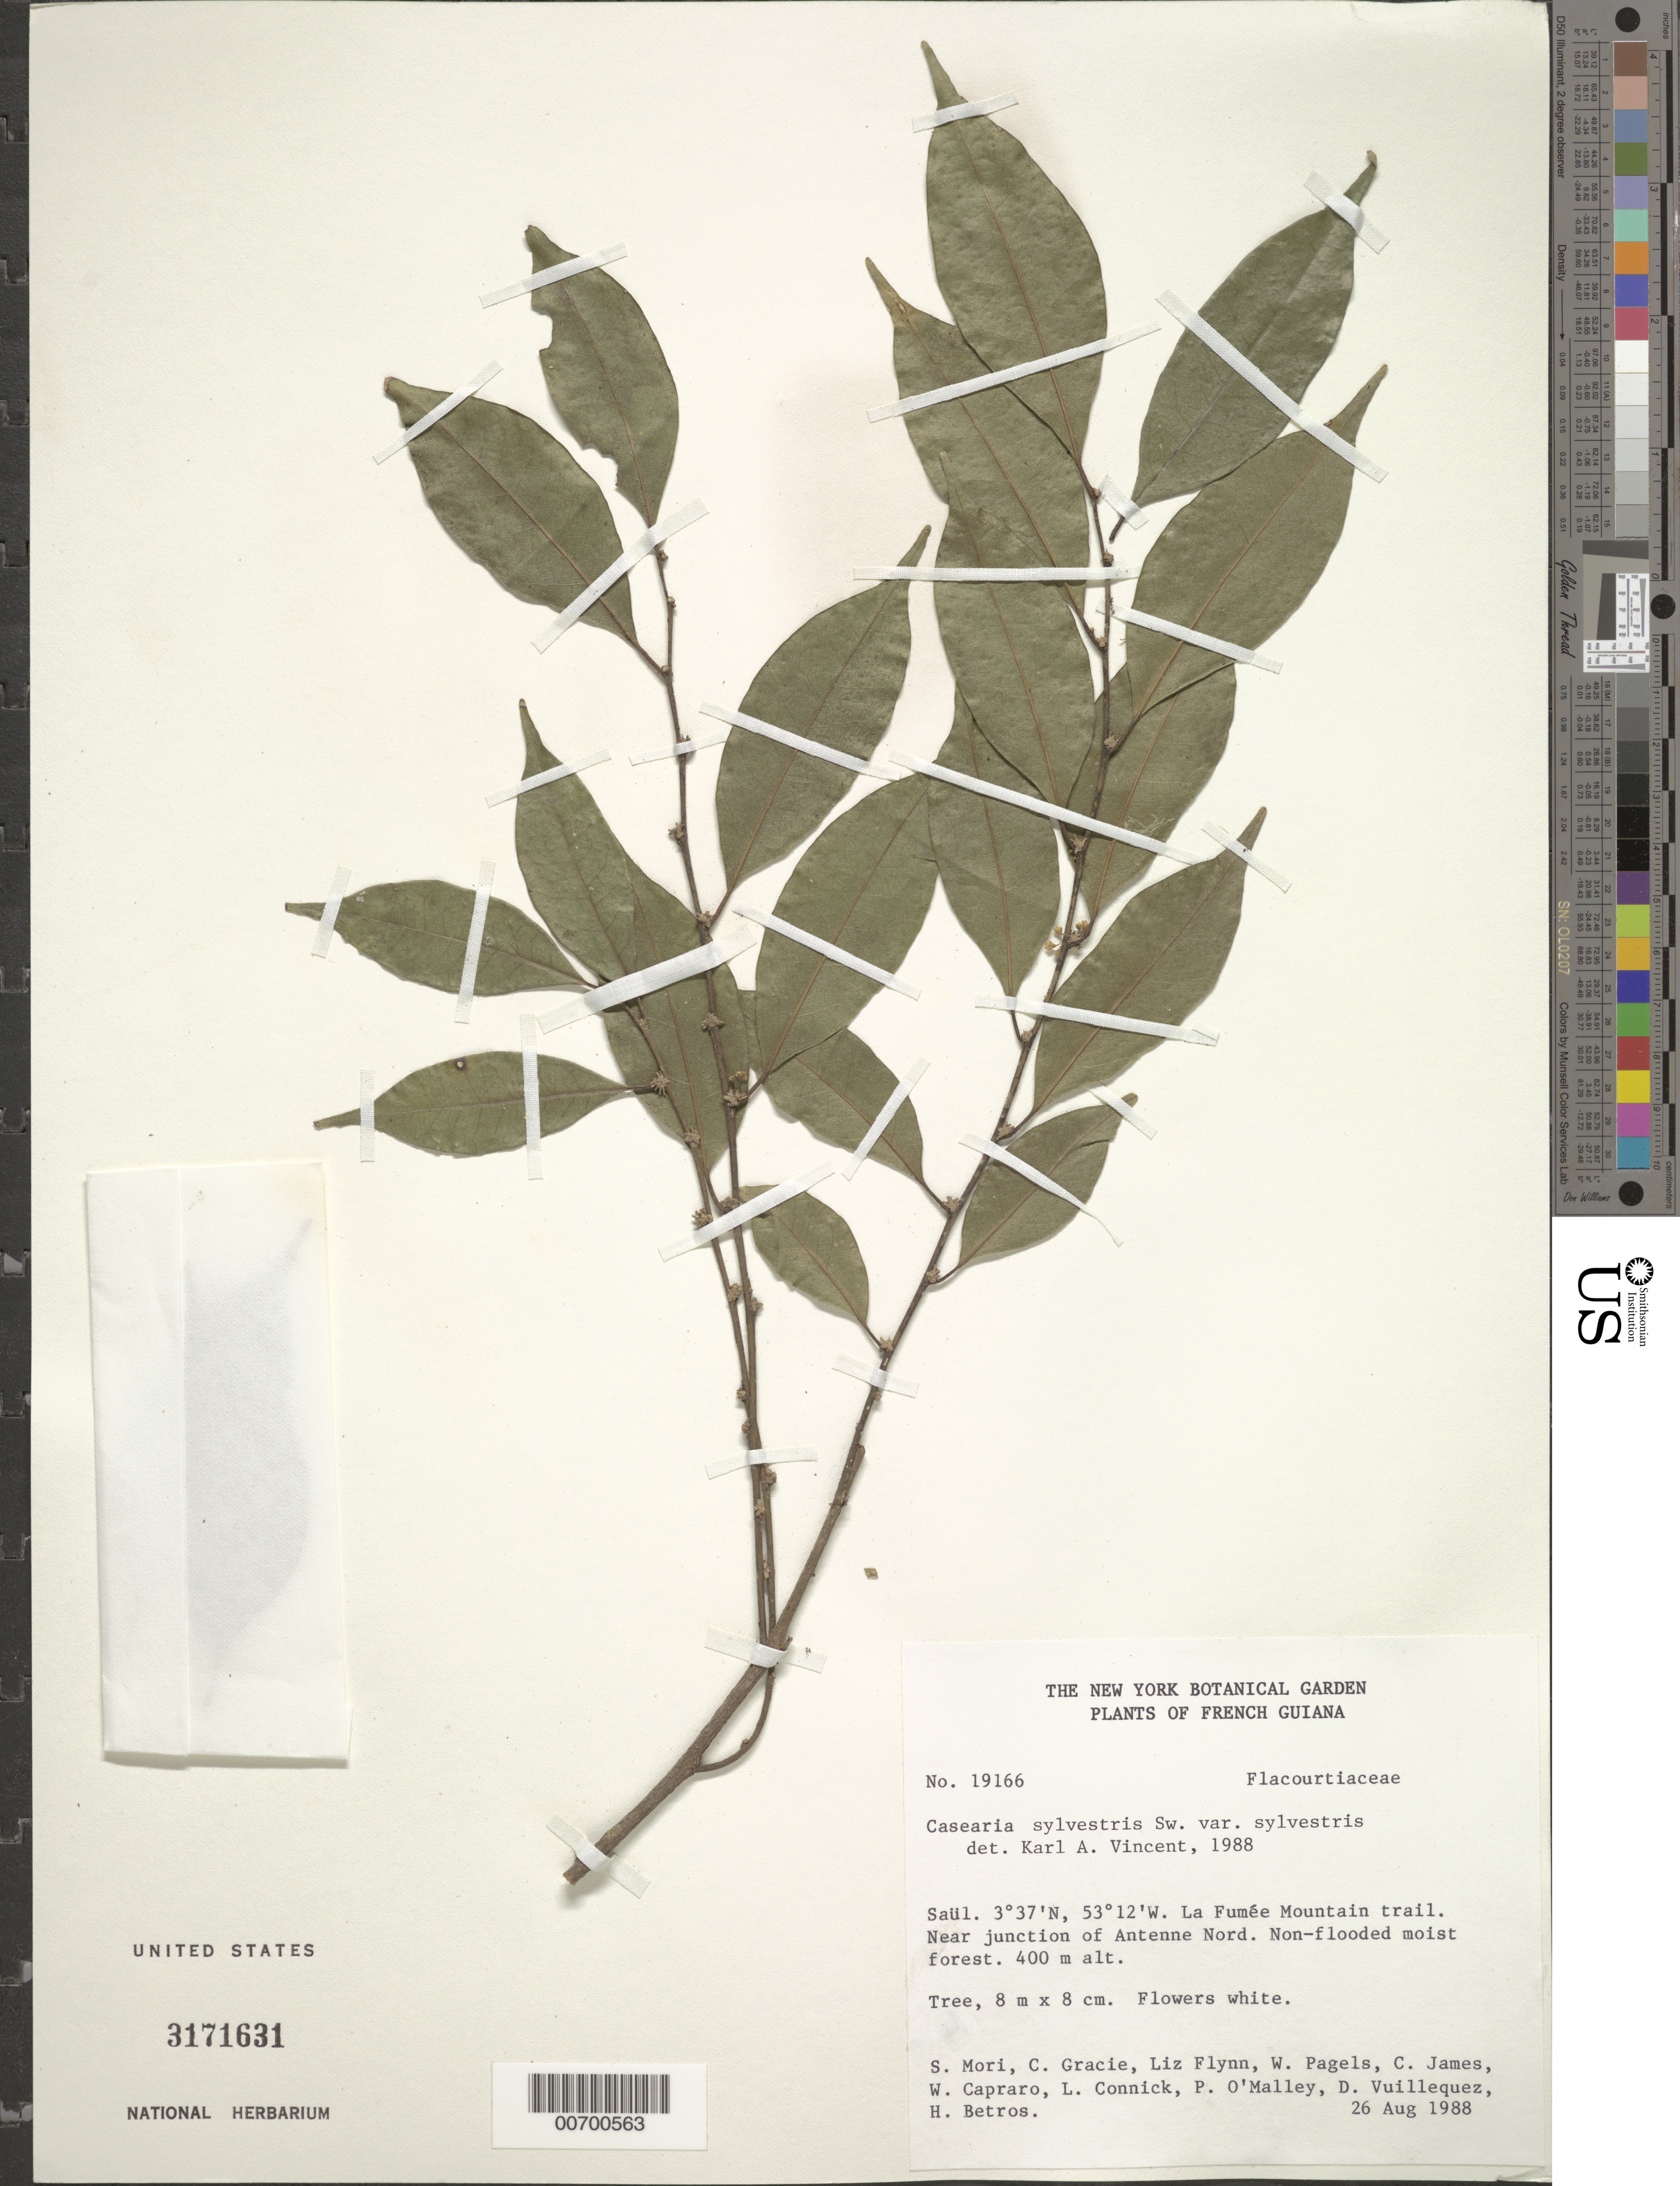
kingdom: Plantae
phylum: Tracheophyta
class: Magnoliopsida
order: Malpighiales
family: Salicaceae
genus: Casearia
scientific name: Casearia sylvestris var. sylvestris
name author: Sw.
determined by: Vincent, K. A.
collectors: S. Mori, C. A. Gracie, L. Flynn, W. Pagels, C. James, W. Capraro & L. Connick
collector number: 19166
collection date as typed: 26-Aug-88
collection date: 1988-08-26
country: French Guiana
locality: Saül, La Fumée Mountain Trail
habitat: Non-flooded moist forest.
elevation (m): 400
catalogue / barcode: US 3171631